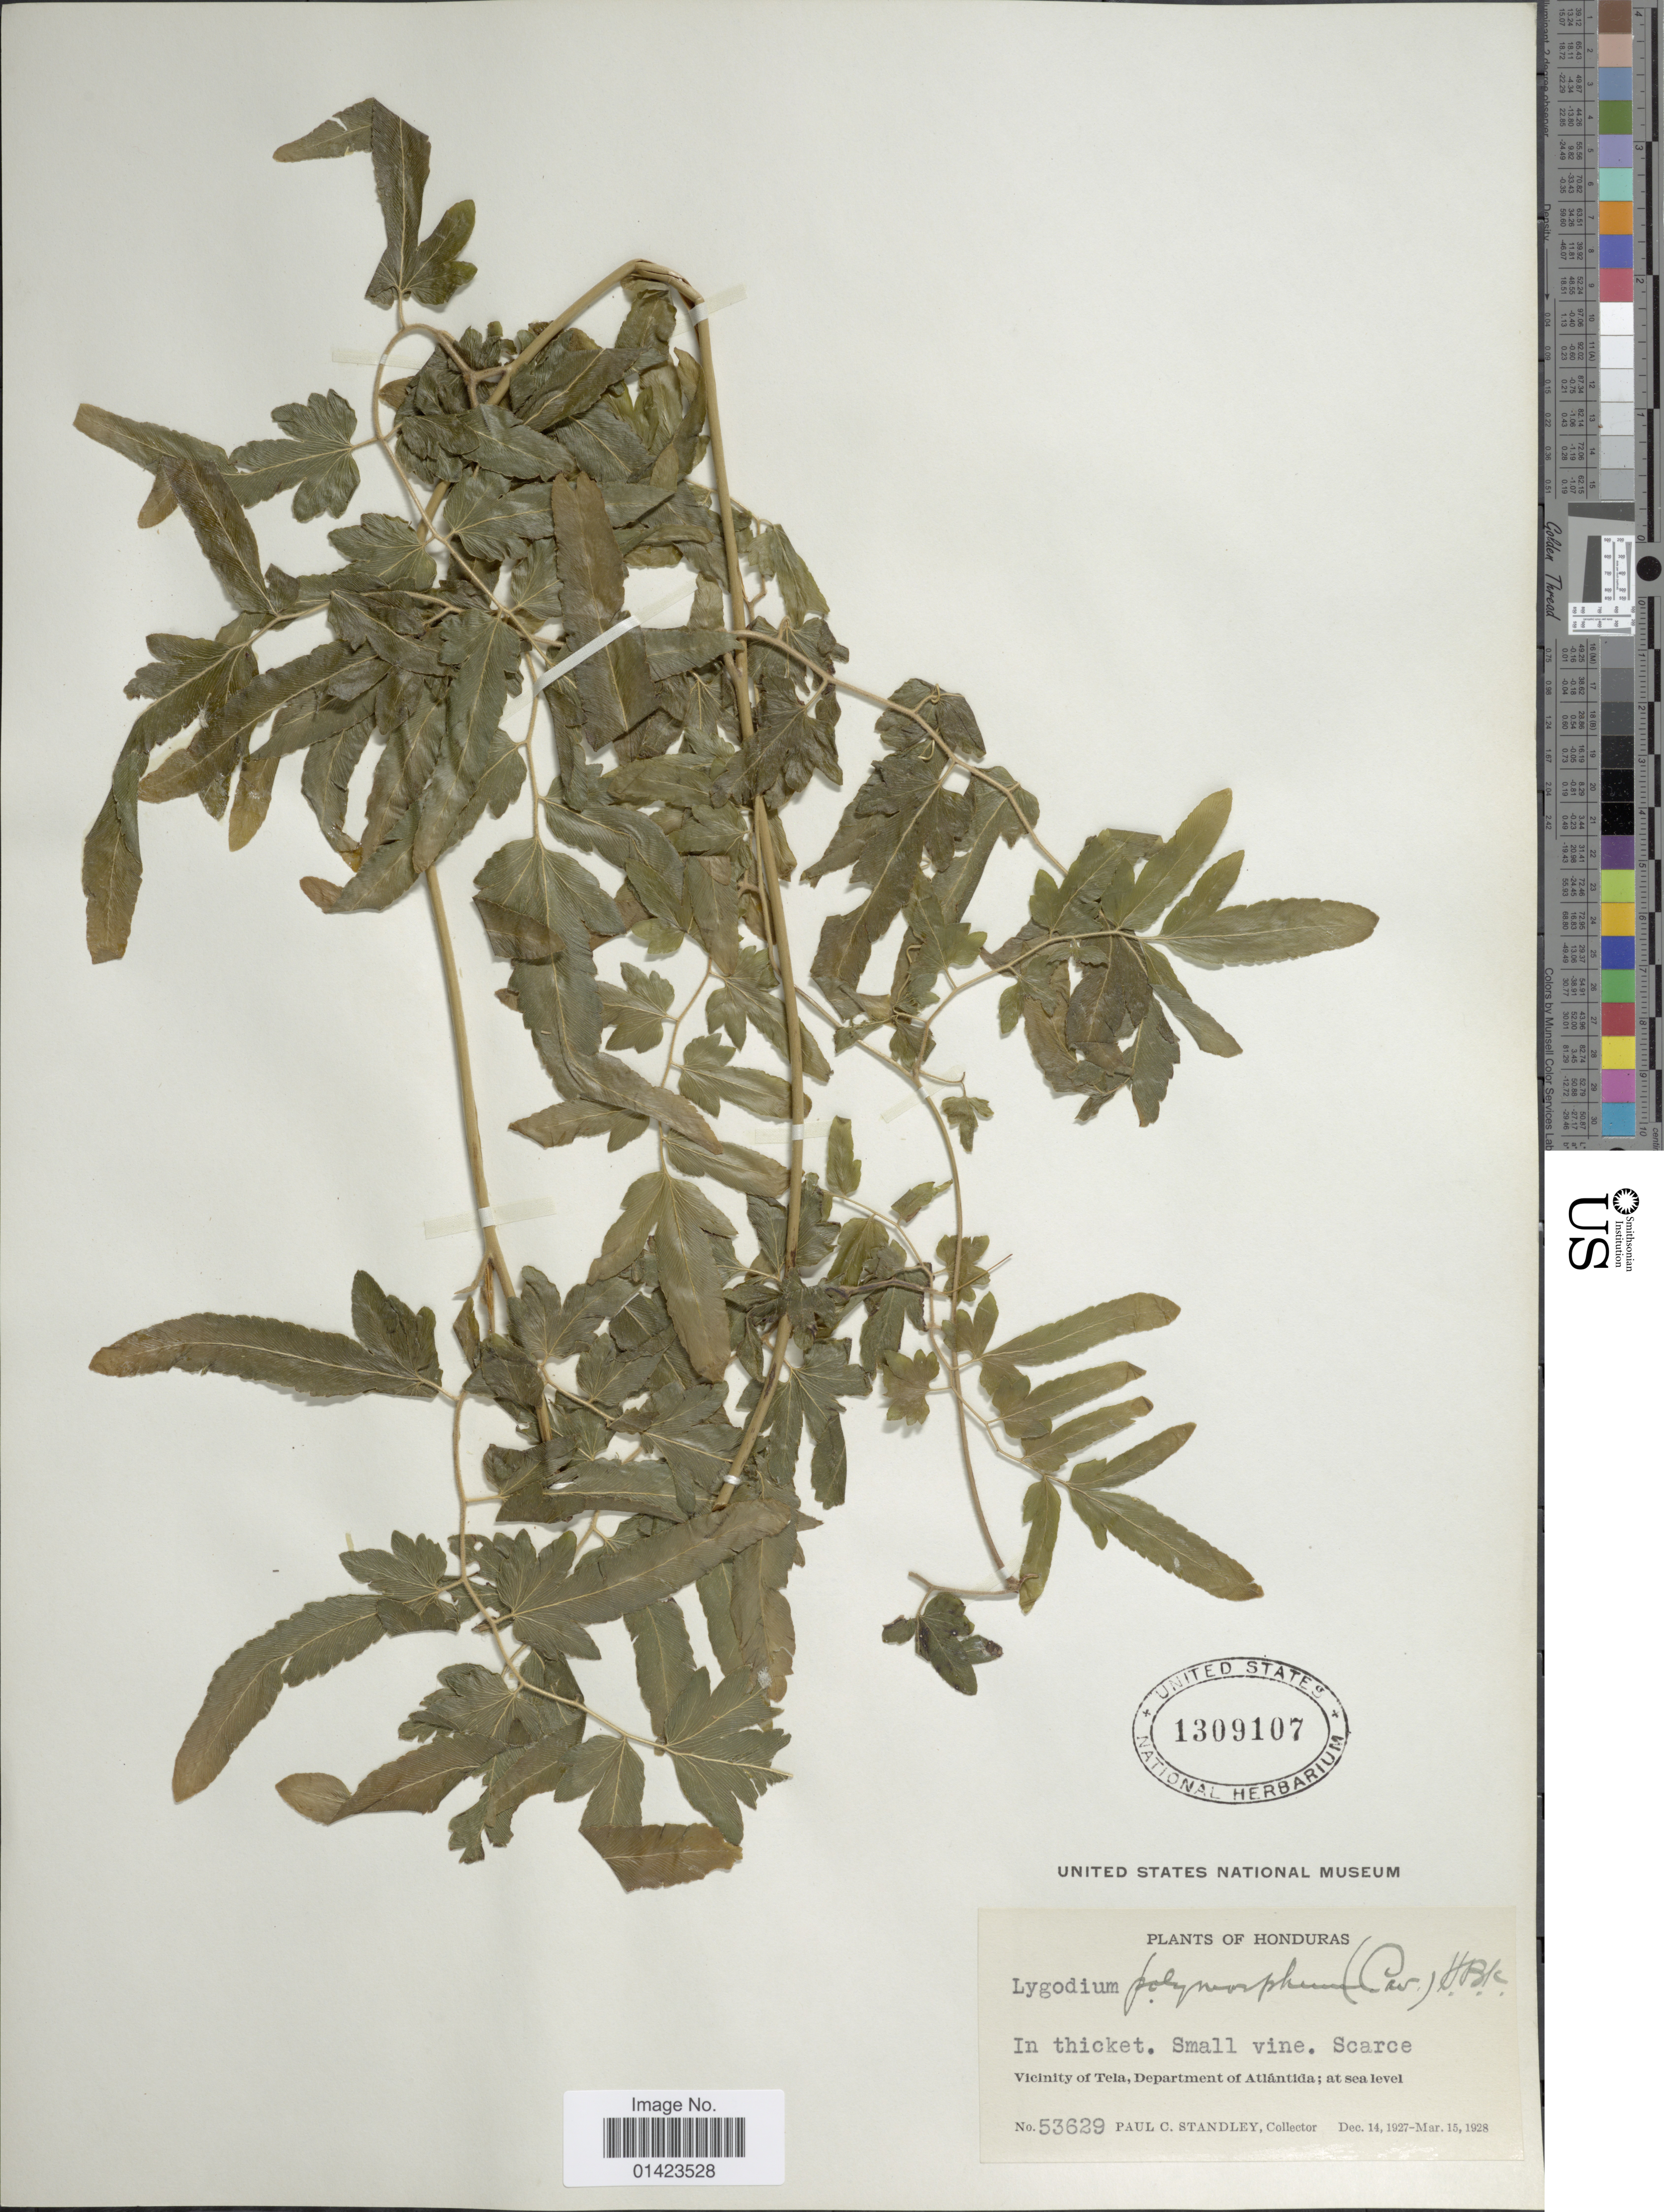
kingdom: Plantae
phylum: Tracheophyta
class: Polypodiopsida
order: Schizaeales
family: Lygodiaceae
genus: Lygodium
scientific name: Lygodium venustum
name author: Sw.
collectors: P. C. Standley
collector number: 53629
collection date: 1927-12-14/1928-03-15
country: Honduras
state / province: Atlántida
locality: Vicinity of Tela, Department of Atlantida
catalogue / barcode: US 1309107